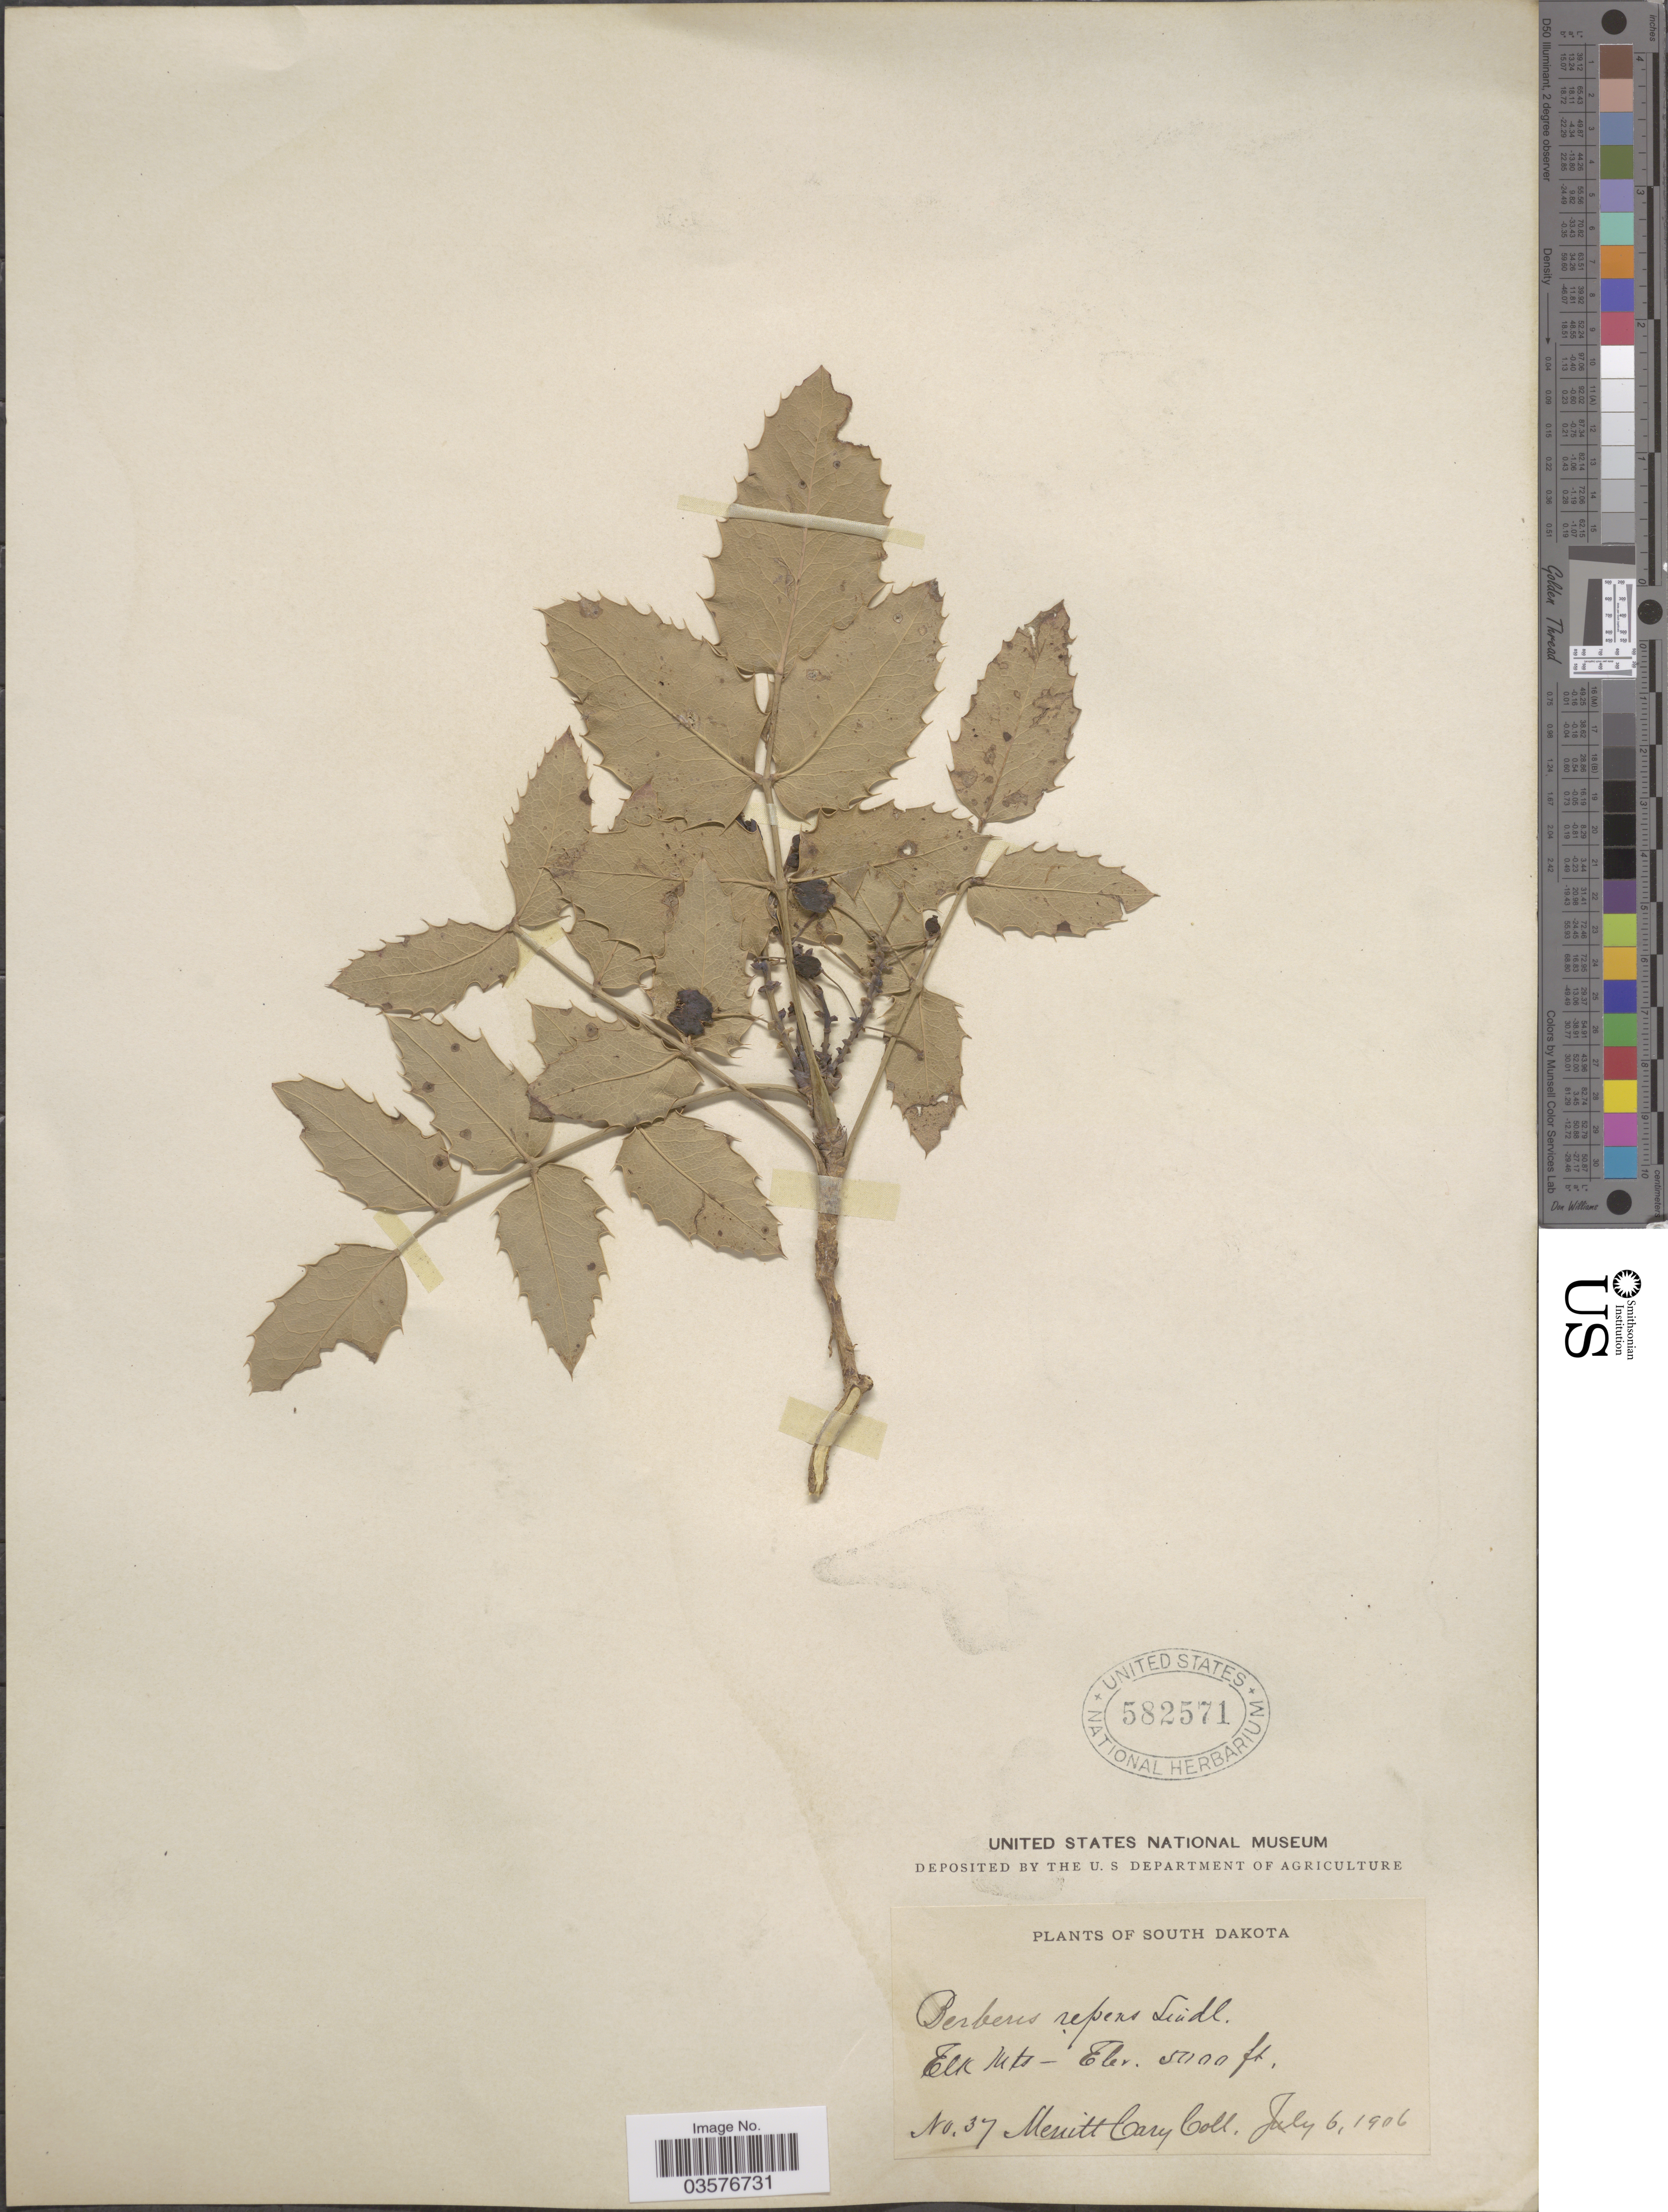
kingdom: Plantae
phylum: Tracheophyta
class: Magnoliopsida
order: Ranunculales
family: Berberidaceae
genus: Mahonia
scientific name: Mahonia repens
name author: (Lindl.) G. Don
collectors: M. Cary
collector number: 37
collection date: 1906-07-06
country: United States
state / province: South Dakota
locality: Elk Mts.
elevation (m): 1524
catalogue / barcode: US 582571